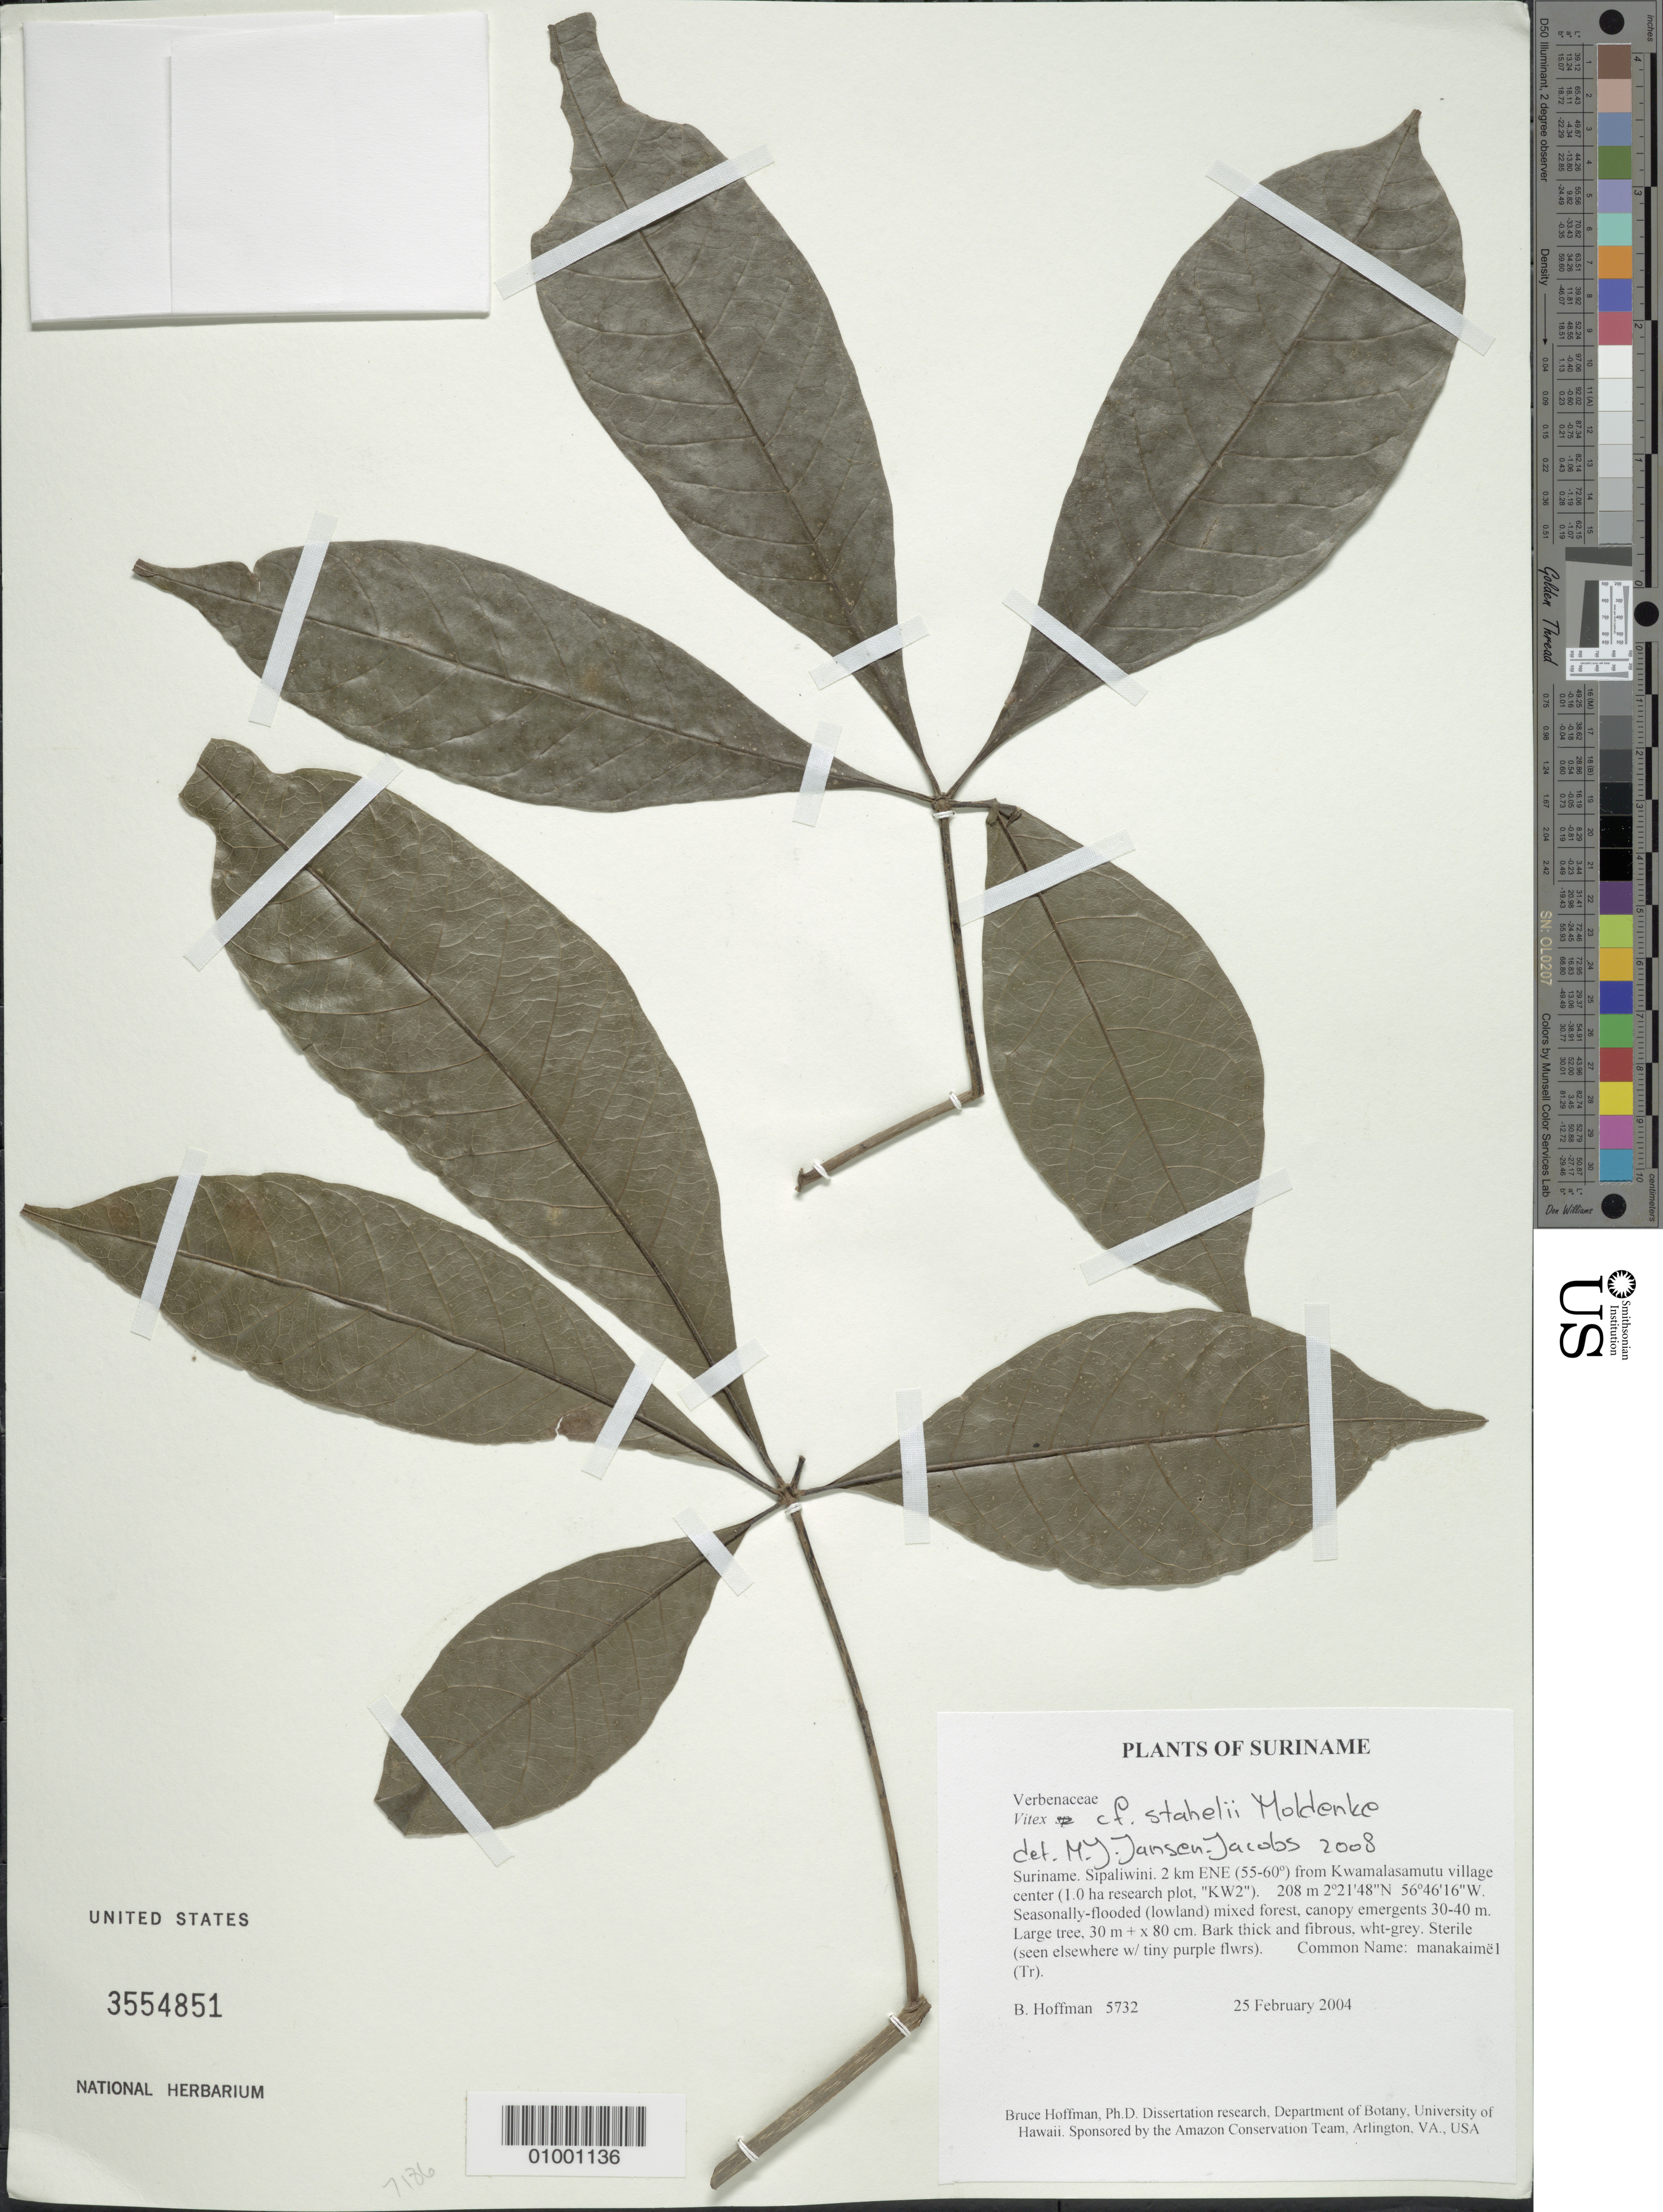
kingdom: Plantae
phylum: Tracheophyta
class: Magnoliopsida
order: Lamiales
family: Lamiaceae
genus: Vitex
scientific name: Vitex stahelii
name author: Moldenke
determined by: Jansen-Jacobs, M. J., (U), Nationaal Herbarium Nederland, Utrecht University branch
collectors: B. Hoffman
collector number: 5732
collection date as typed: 25 February 2004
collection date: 2004-02-25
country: Suriname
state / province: Sipaliwini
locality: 2 km ENE (55-60º) from Kwamalasamutu village center (1.0 ha research plot, "KW2")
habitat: Seasonally-flooded (lowland) mixed forest, canopy emergents 30-40 m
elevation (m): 208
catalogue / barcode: US 3554851